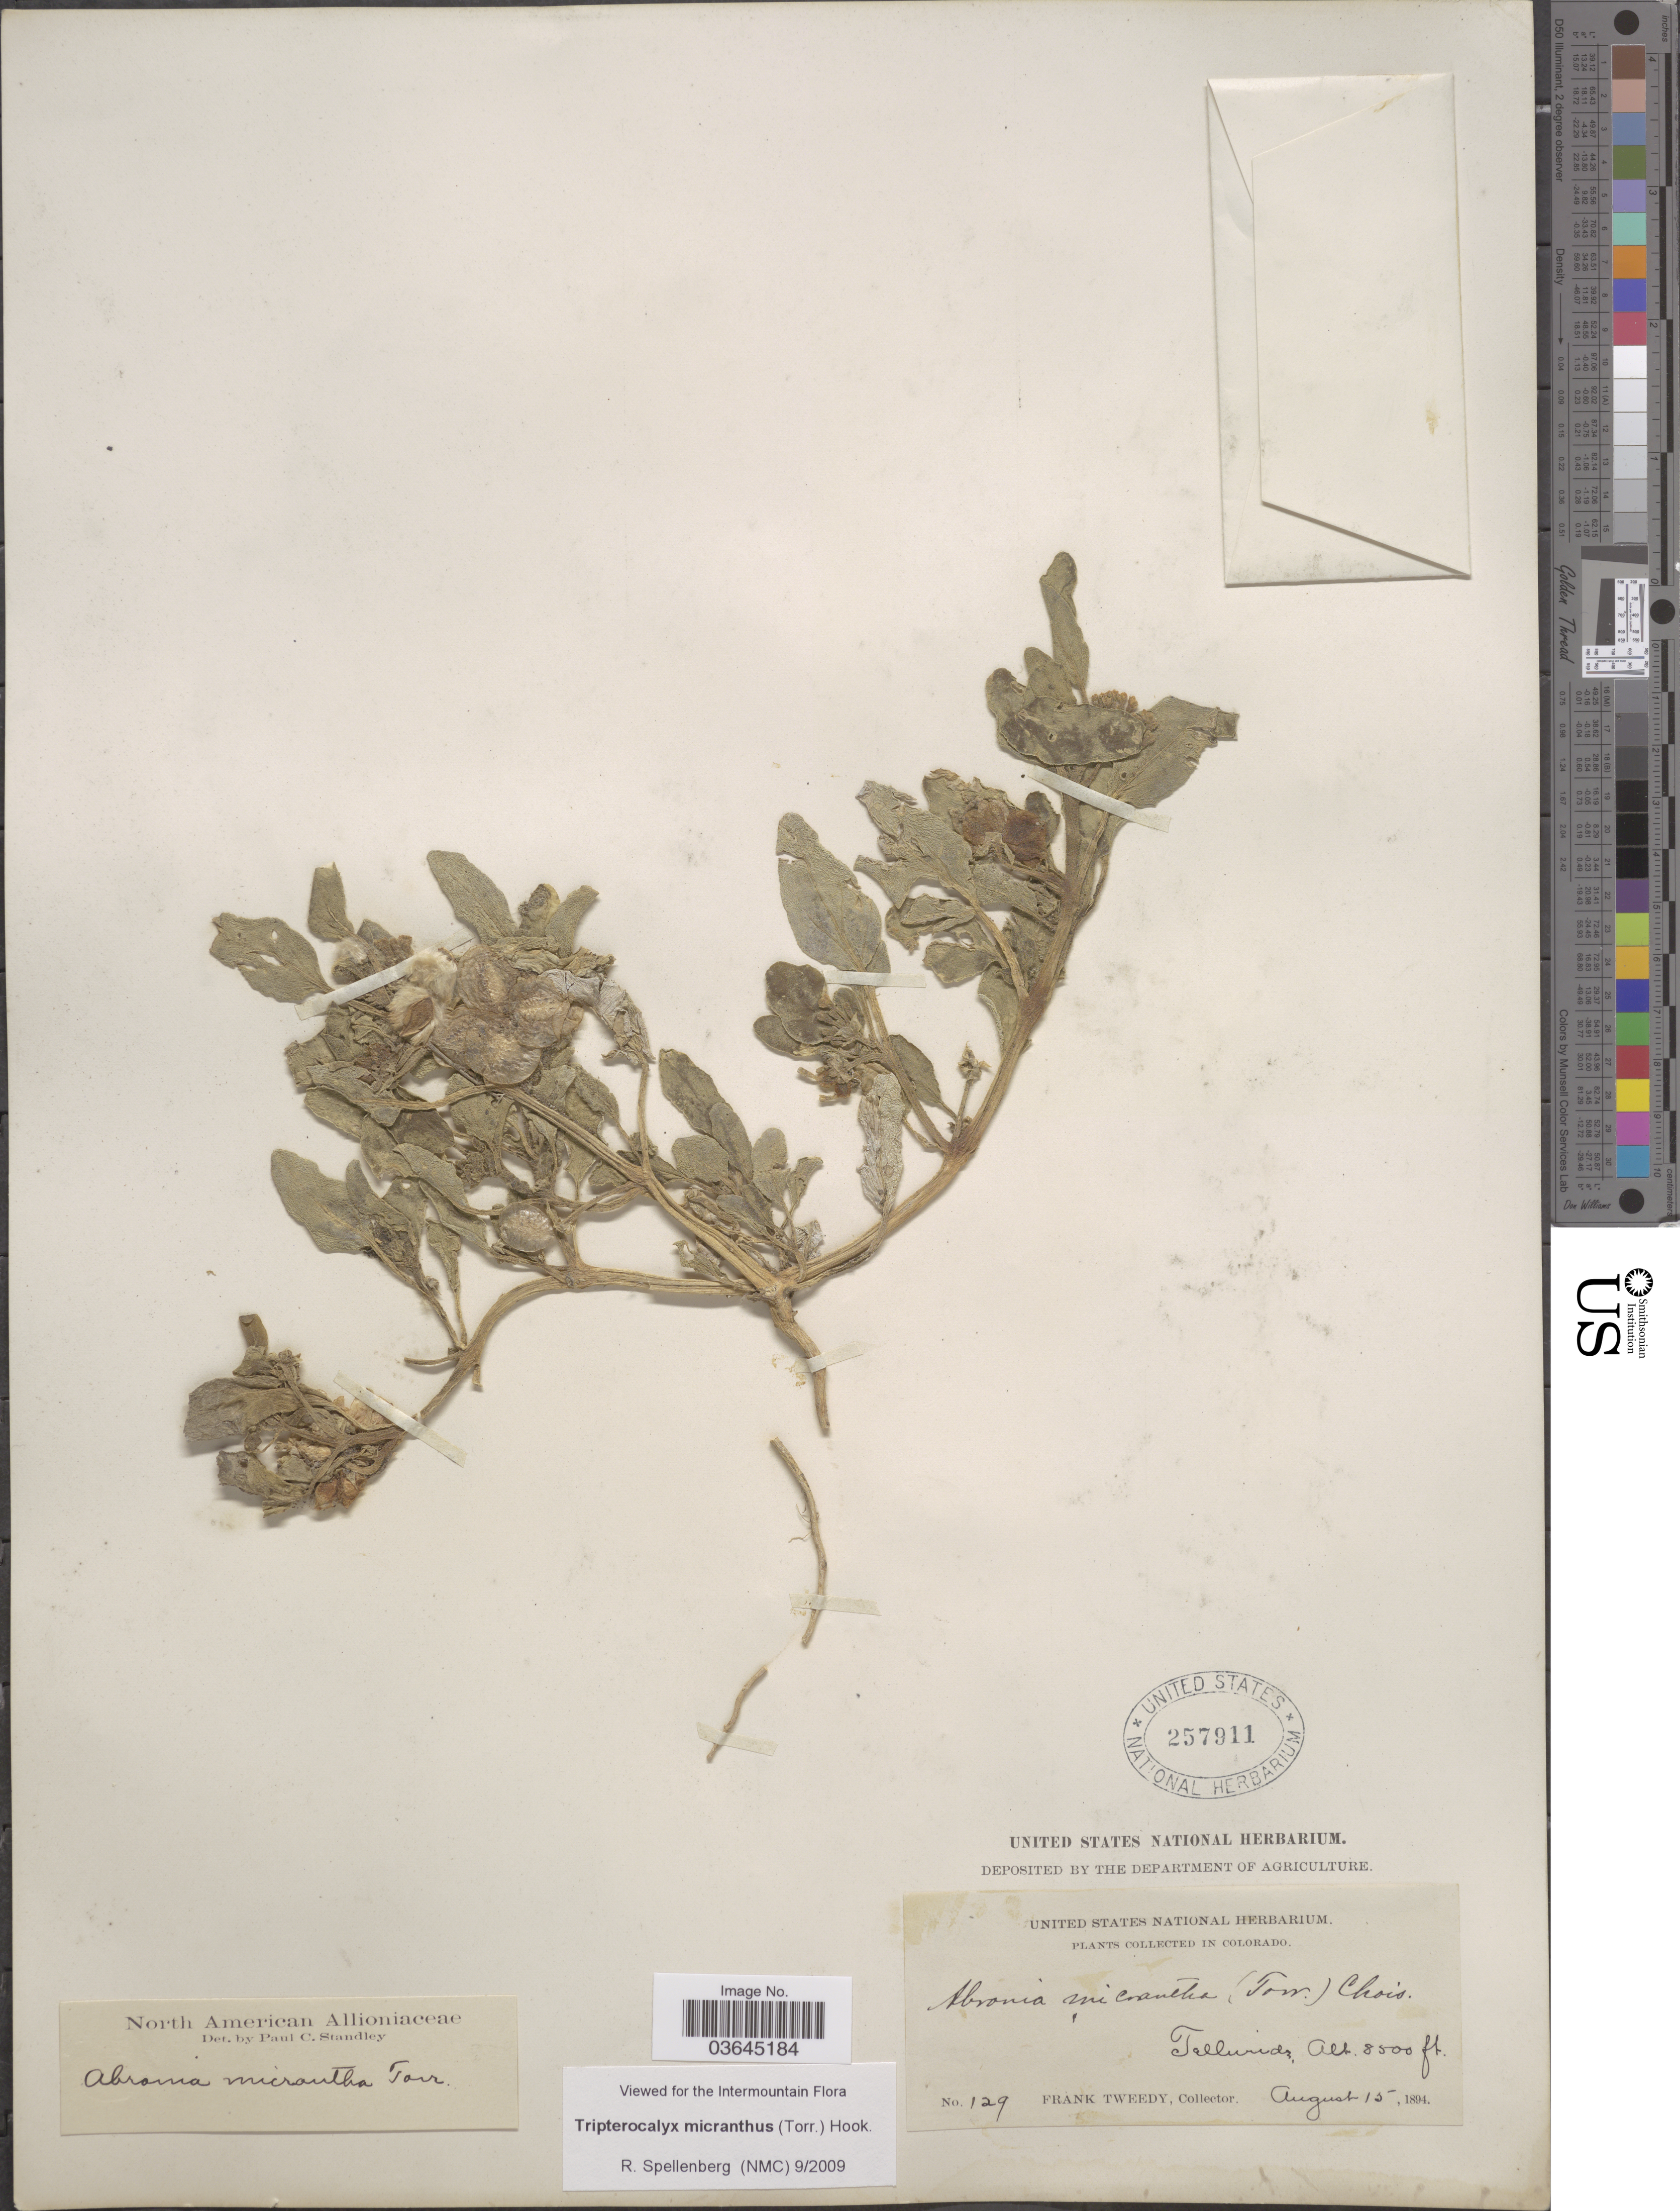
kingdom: Plantae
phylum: Tracheophyta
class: Magnoliopsida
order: Caryophyllales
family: Nyctaginaceae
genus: Tripterocalyx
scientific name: Tripterocalyx micranthus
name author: (Torr.) Hook.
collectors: F. Tweedy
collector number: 129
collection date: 1894-08-15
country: United States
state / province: Colorado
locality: Telluride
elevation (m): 2591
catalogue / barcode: US 257911